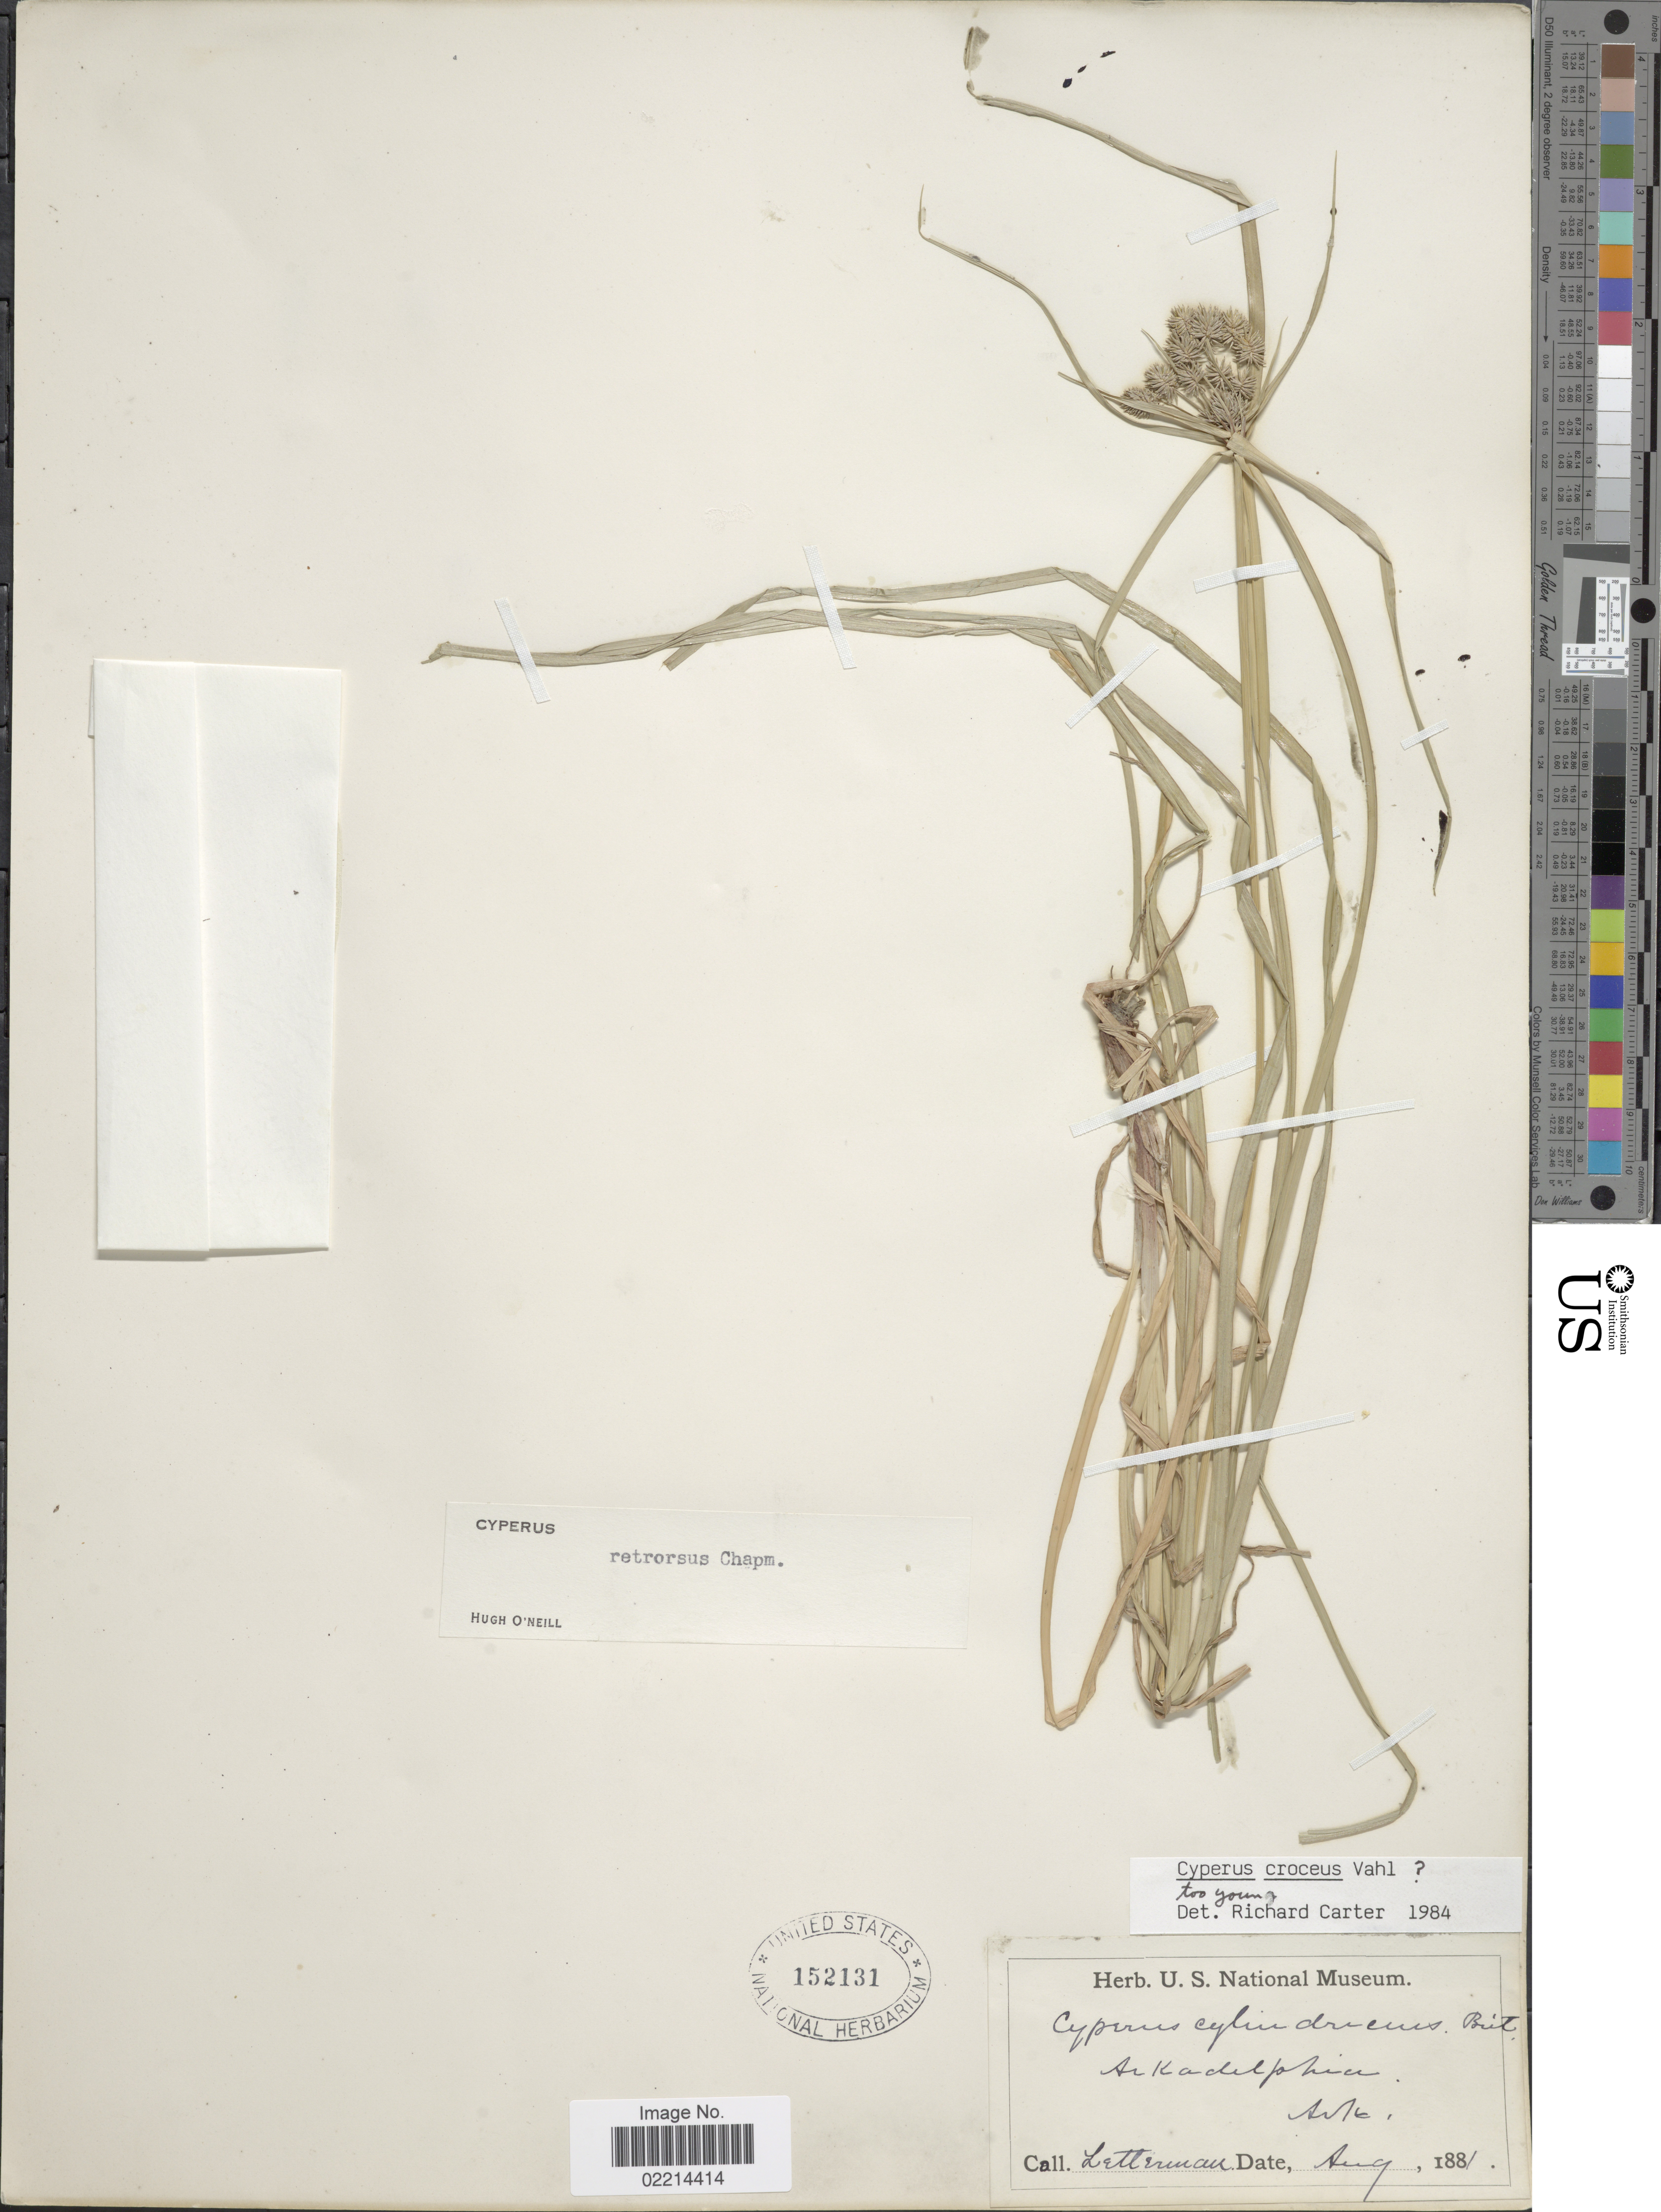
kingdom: Plantae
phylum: Tracheophyta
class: Liliopsida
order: Poales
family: Cyperaceae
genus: Cyperus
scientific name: Cyperus croceus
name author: Vahl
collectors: Letterman, --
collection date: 1881-08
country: United States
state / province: Arkansas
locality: Arkadelphia, Ark.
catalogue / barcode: US 152131